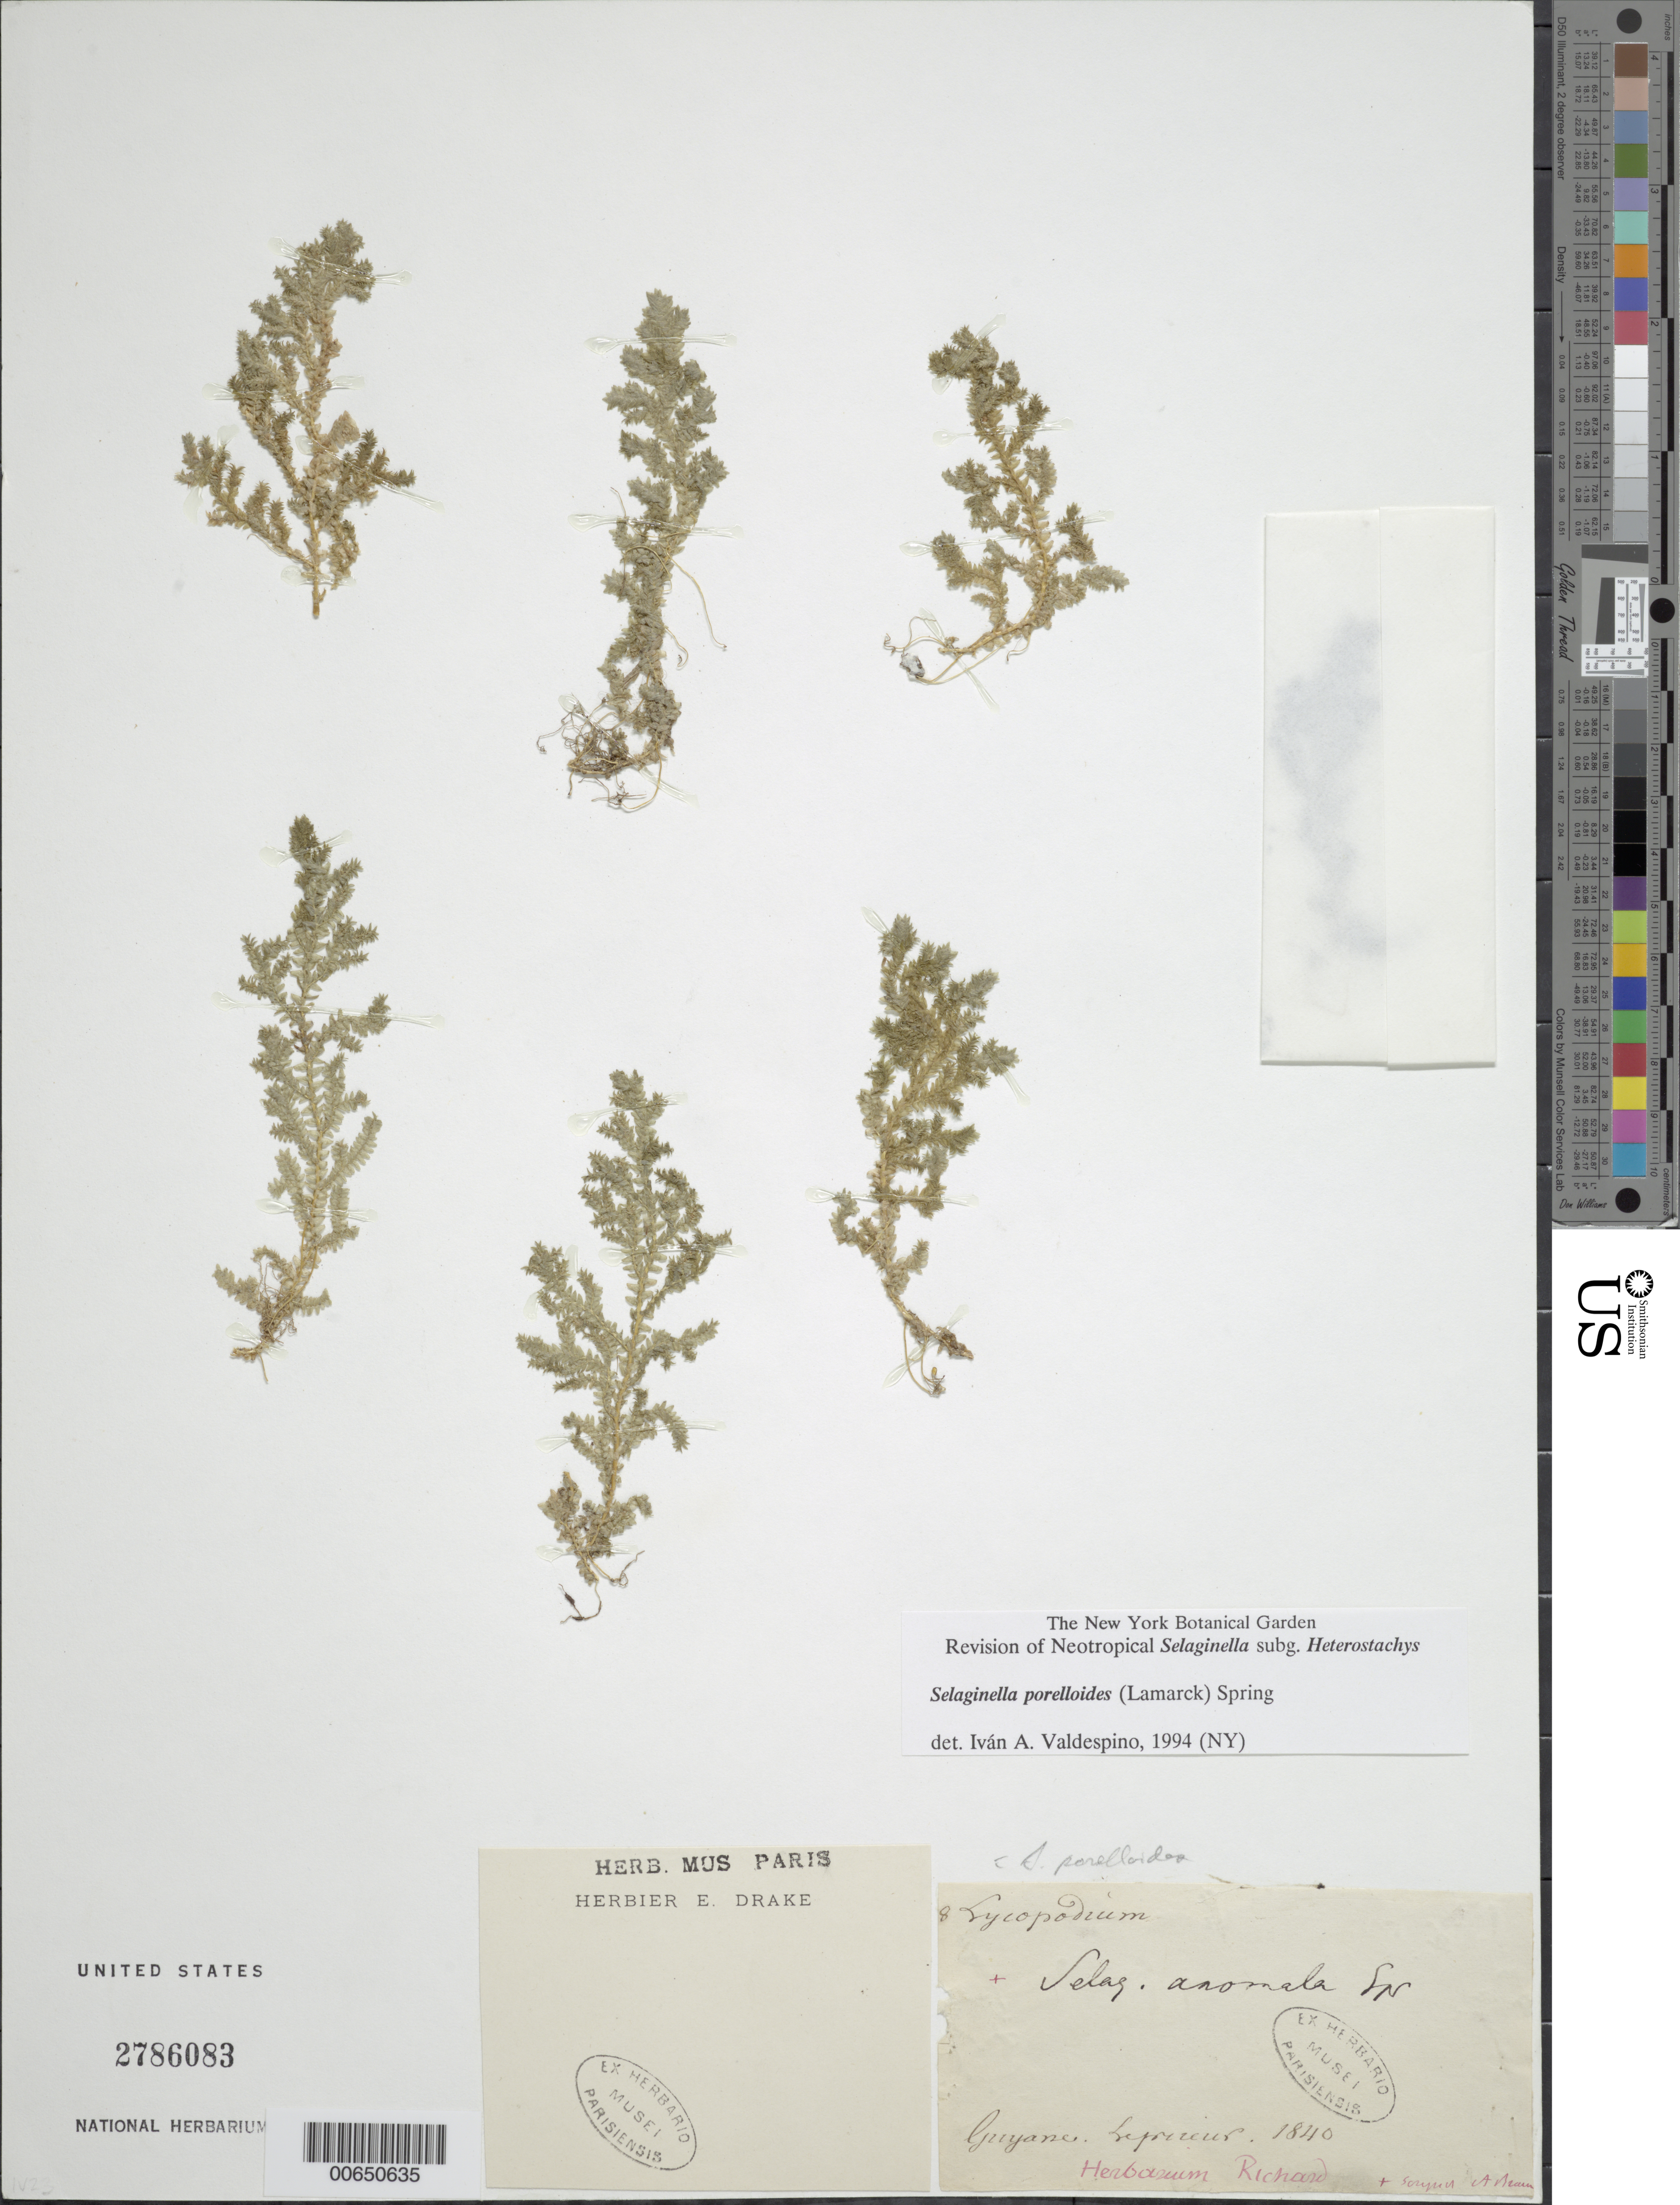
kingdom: Plantae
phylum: Tracheophyta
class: Lycopodiopsida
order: Selaginellales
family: Selaginellaceae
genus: Selaginella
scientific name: Selaginella porelloides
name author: (Lam.) Spring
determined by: Valdespino, I. A., (PMA), Universidad de Panama (PANAMA)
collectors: F. M. R. Leprieur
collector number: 8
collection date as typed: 1840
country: French Guiana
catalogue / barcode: US 2786083